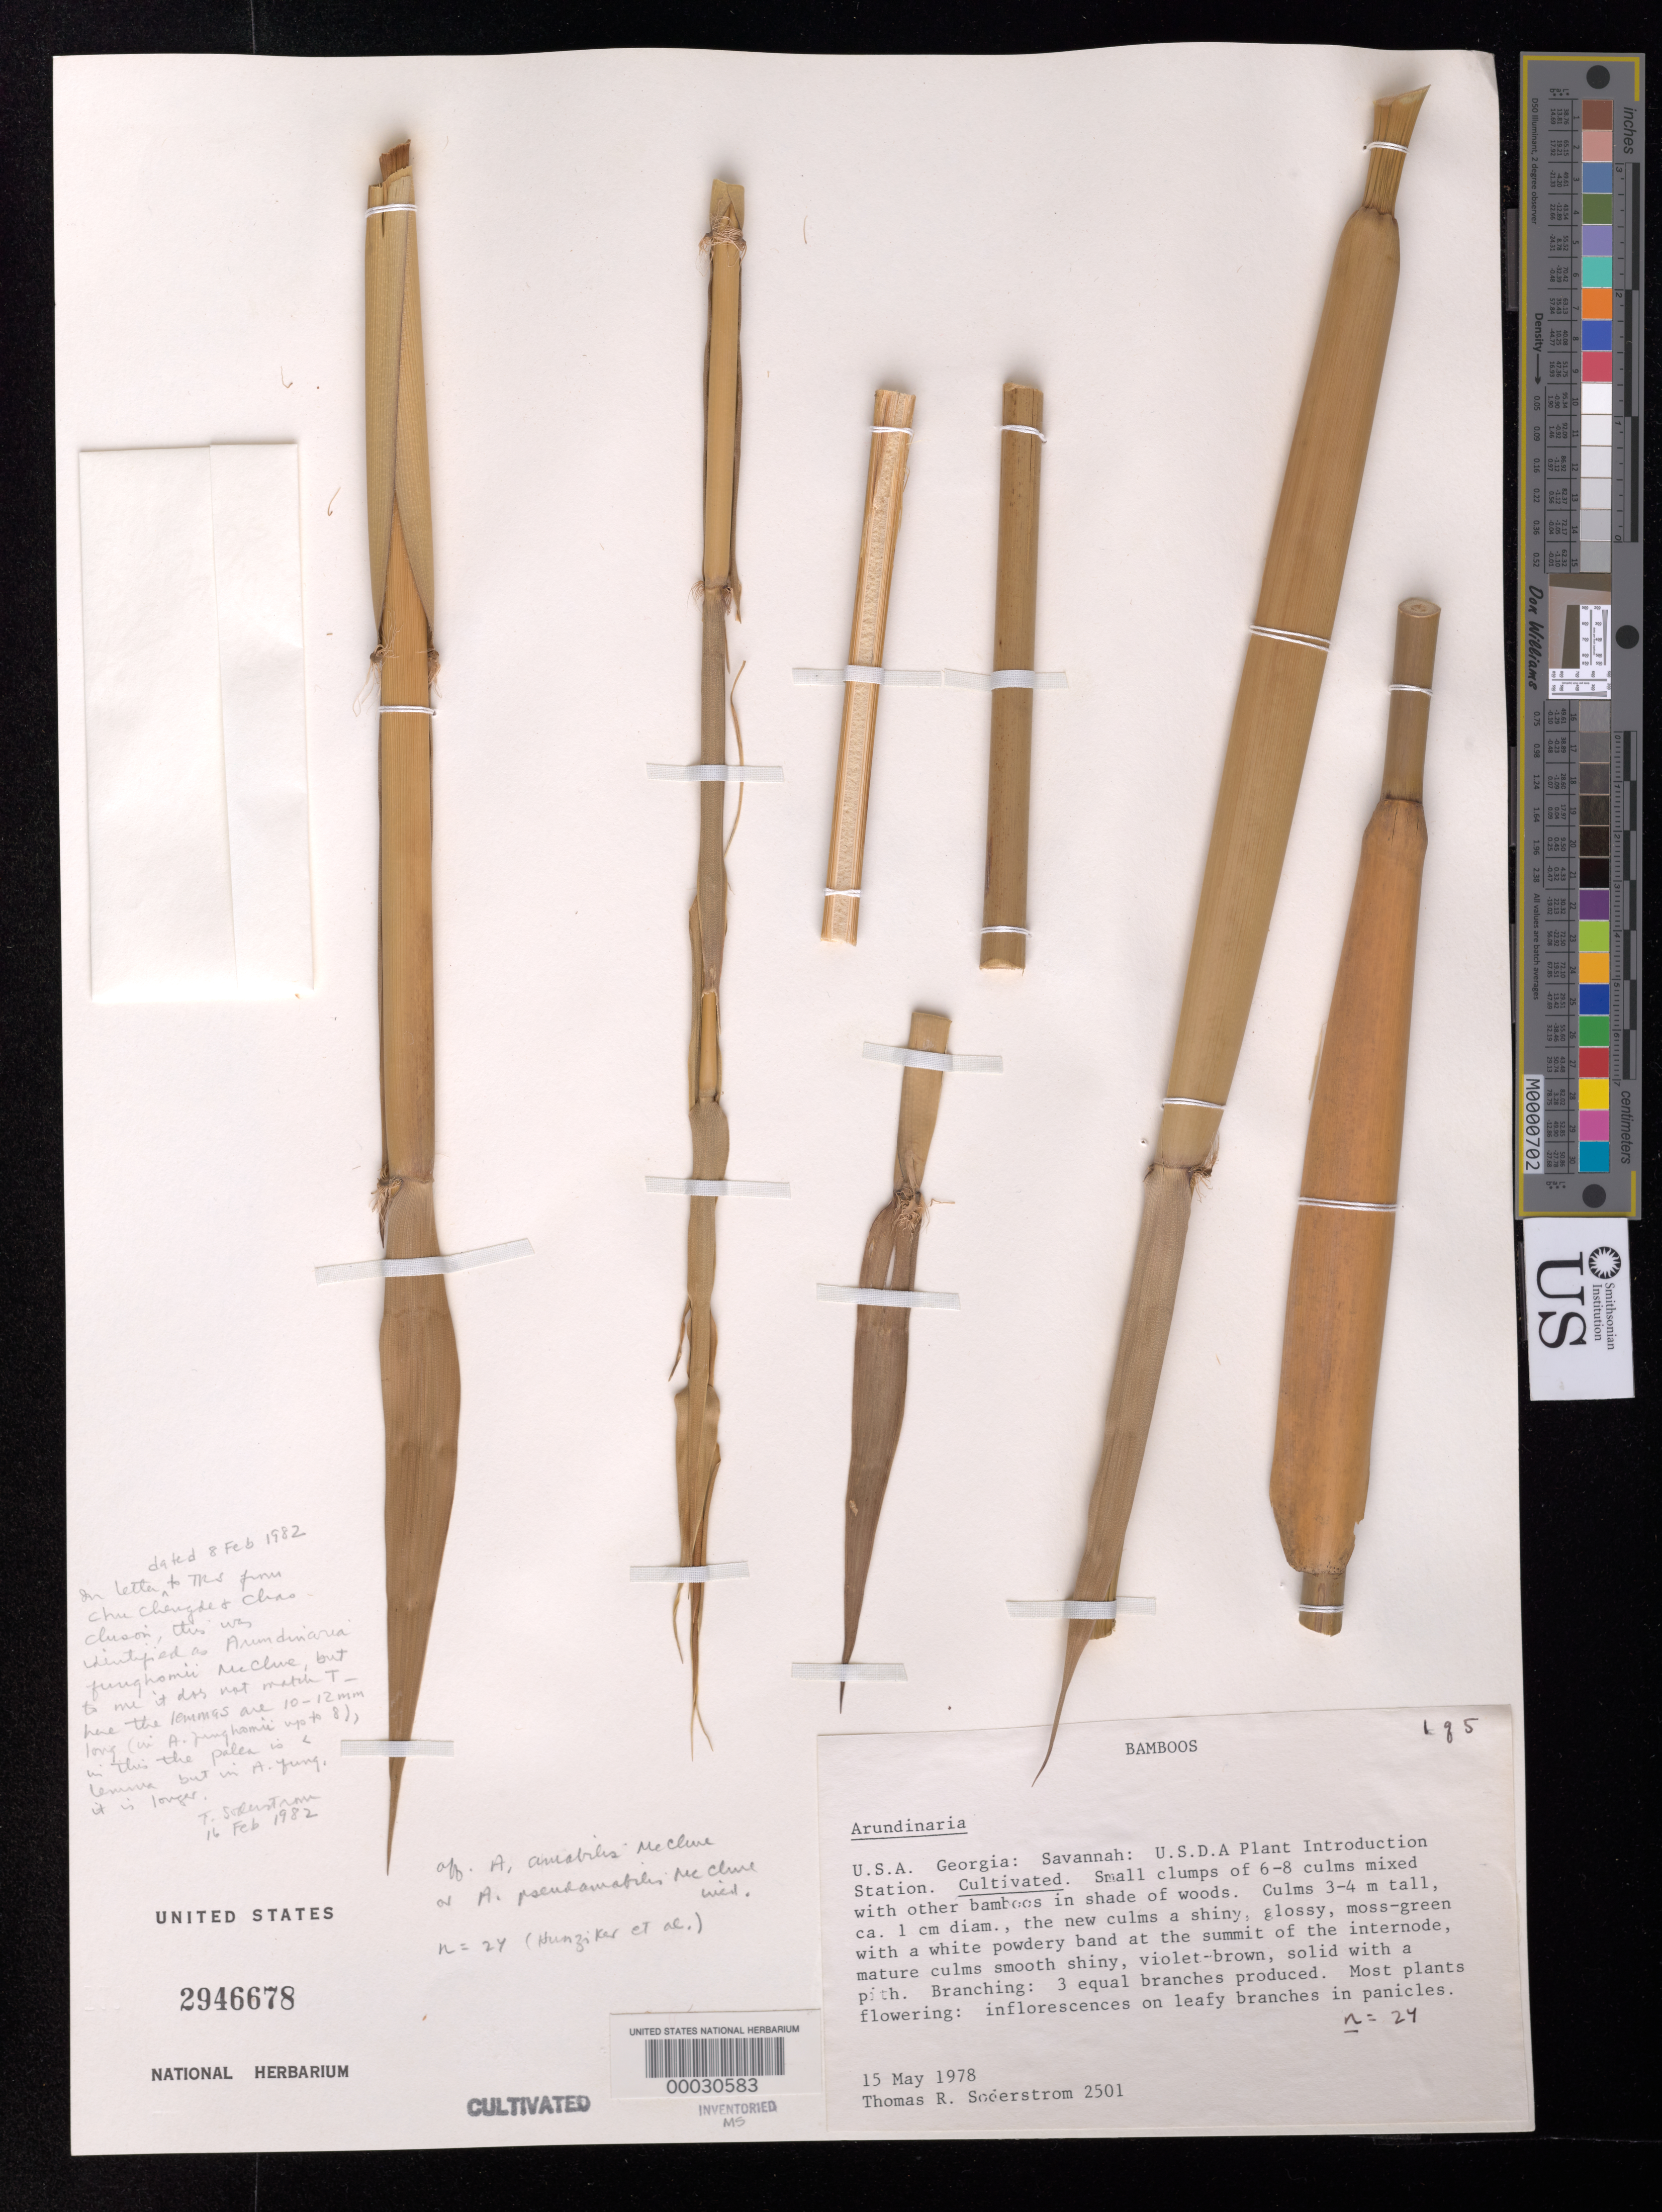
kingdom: Plantae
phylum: Tracheophyta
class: Liliopsida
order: Poales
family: Poaceae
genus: Arundinaria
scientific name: Arundinaria funghomii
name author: McClure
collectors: T. R. Soderstrom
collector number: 2501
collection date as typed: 15 May 1978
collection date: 1978-05-15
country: United States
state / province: Georgia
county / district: Chatham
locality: Usda p.i. station (savannah)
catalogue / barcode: US 2946678